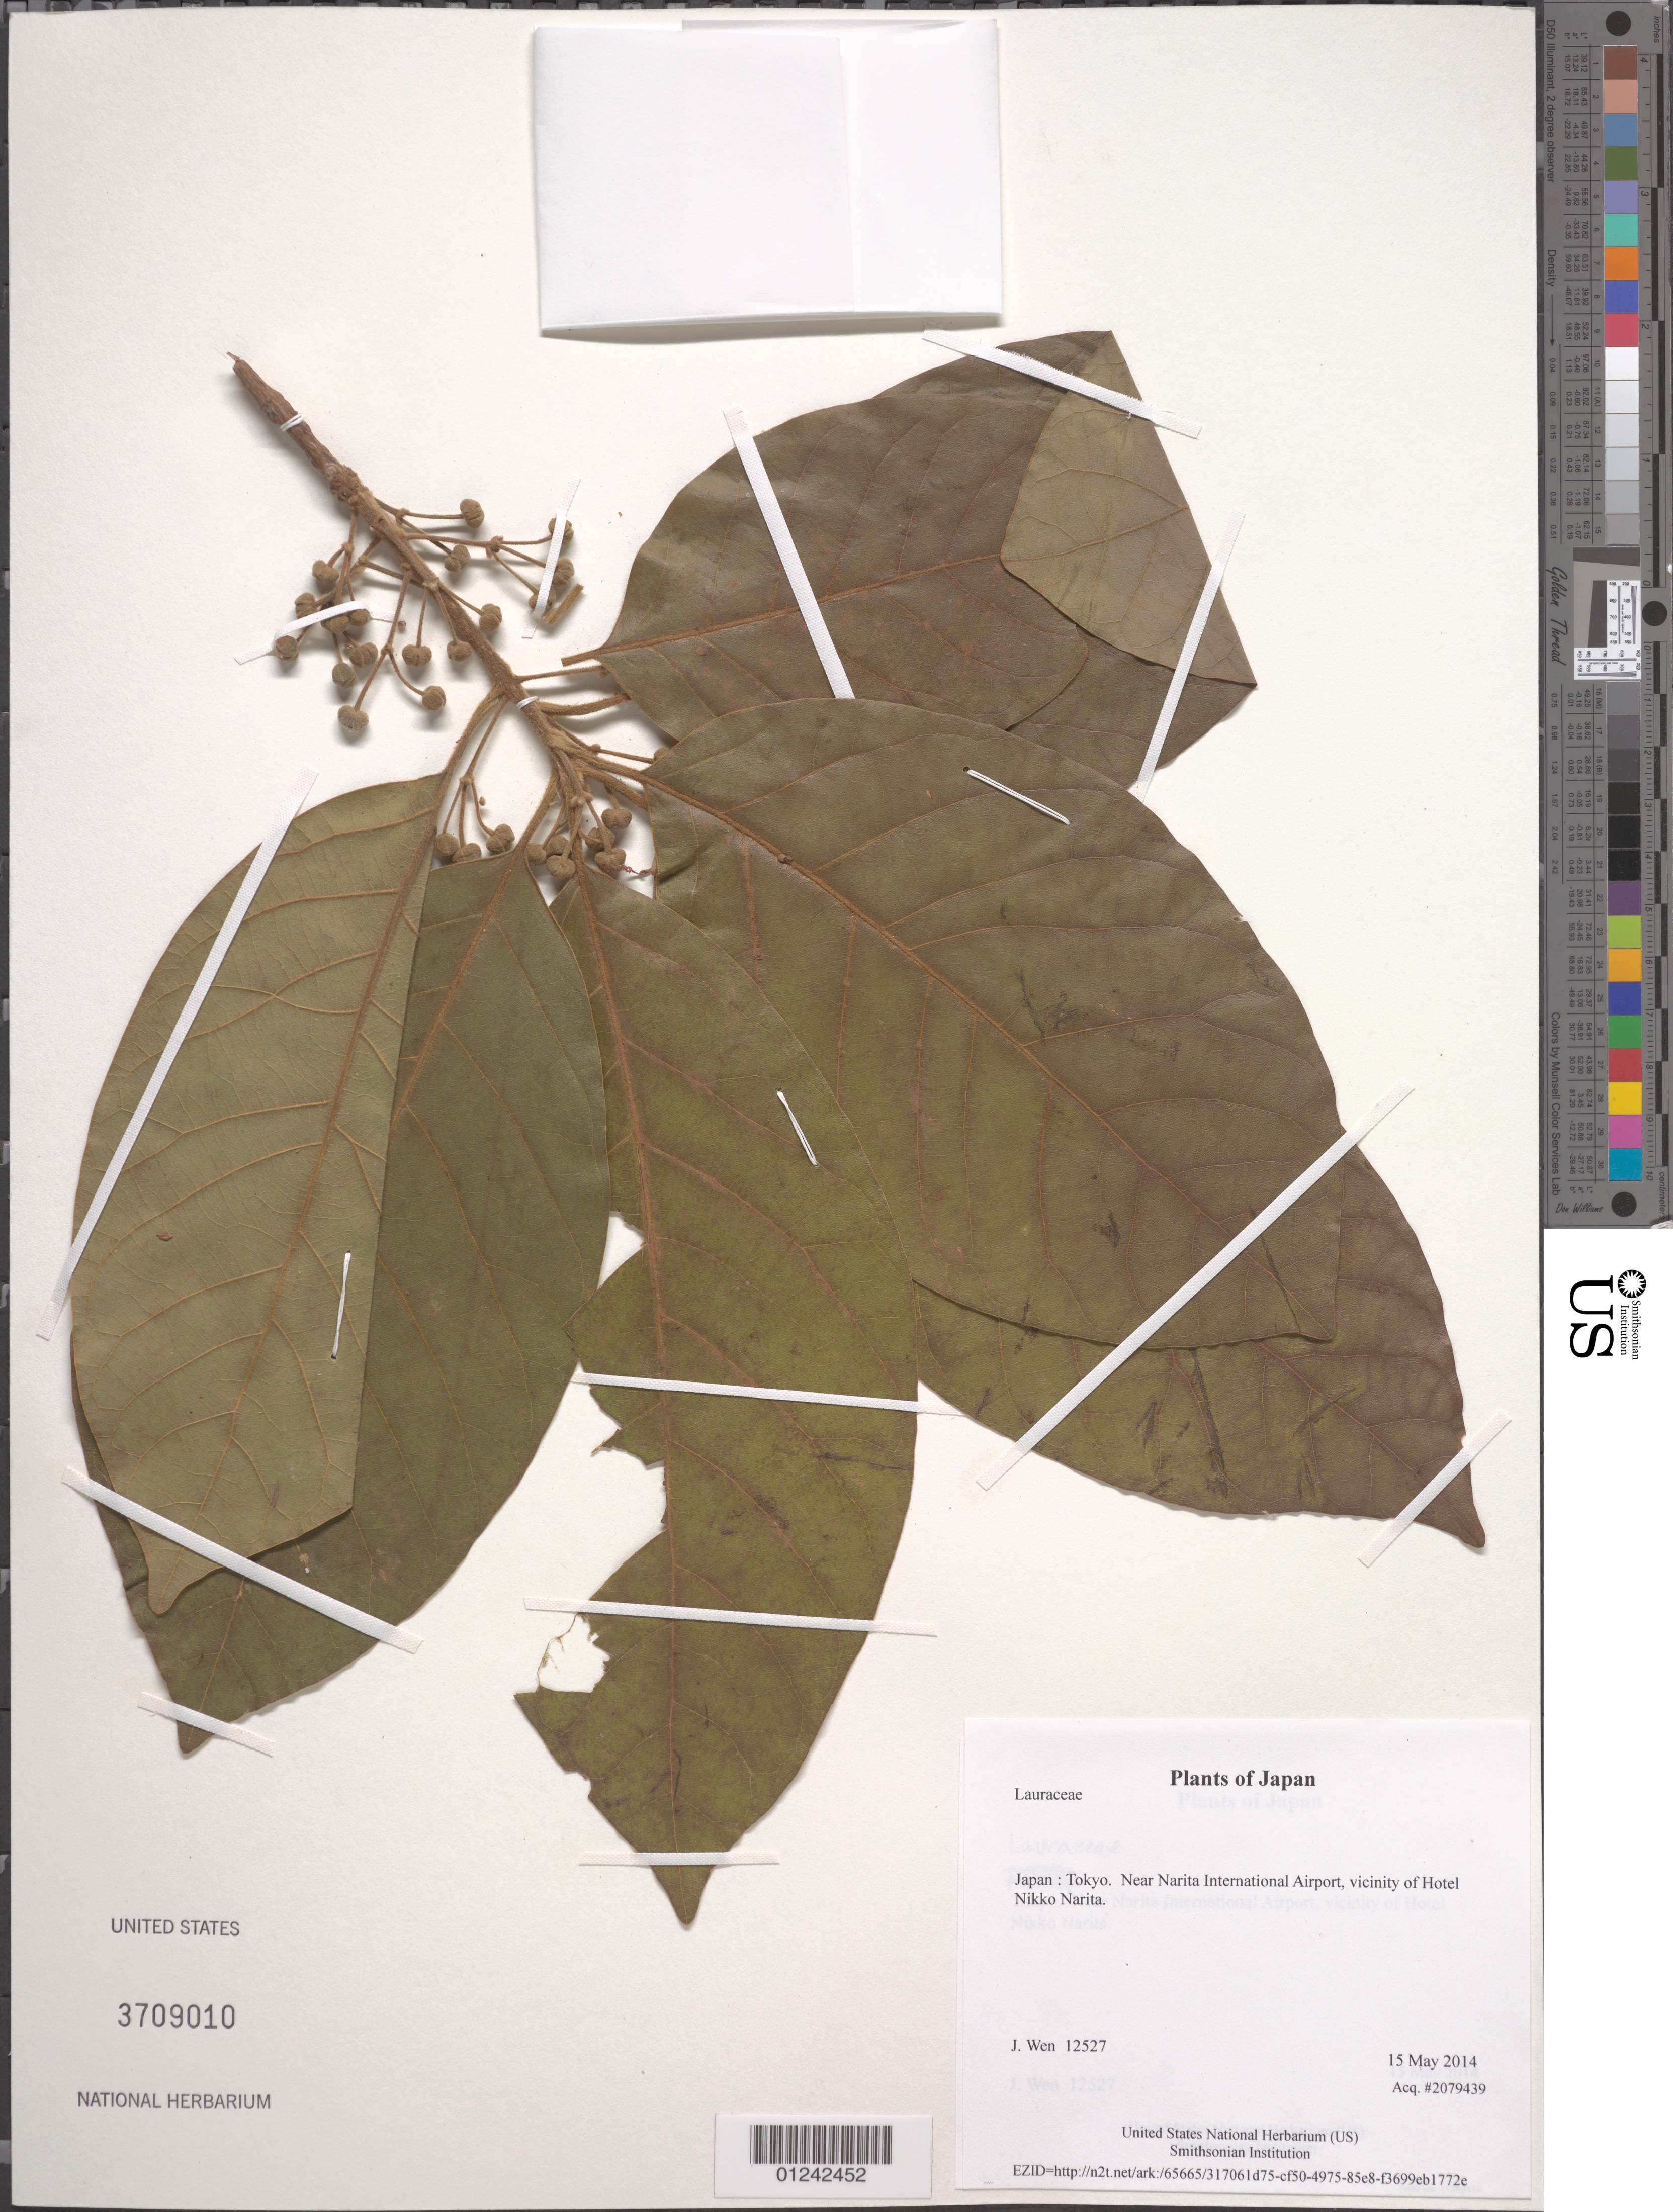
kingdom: Plantae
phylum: Tracheophyta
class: Magnoliopsida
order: Laurales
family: Lauraceae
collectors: J. Wen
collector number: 12527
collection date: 2014-05-15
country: Japan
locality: Tokyo. Near Narita International Airport, vicinity of Hotel Nikko Narita.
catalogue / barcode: US 3709010